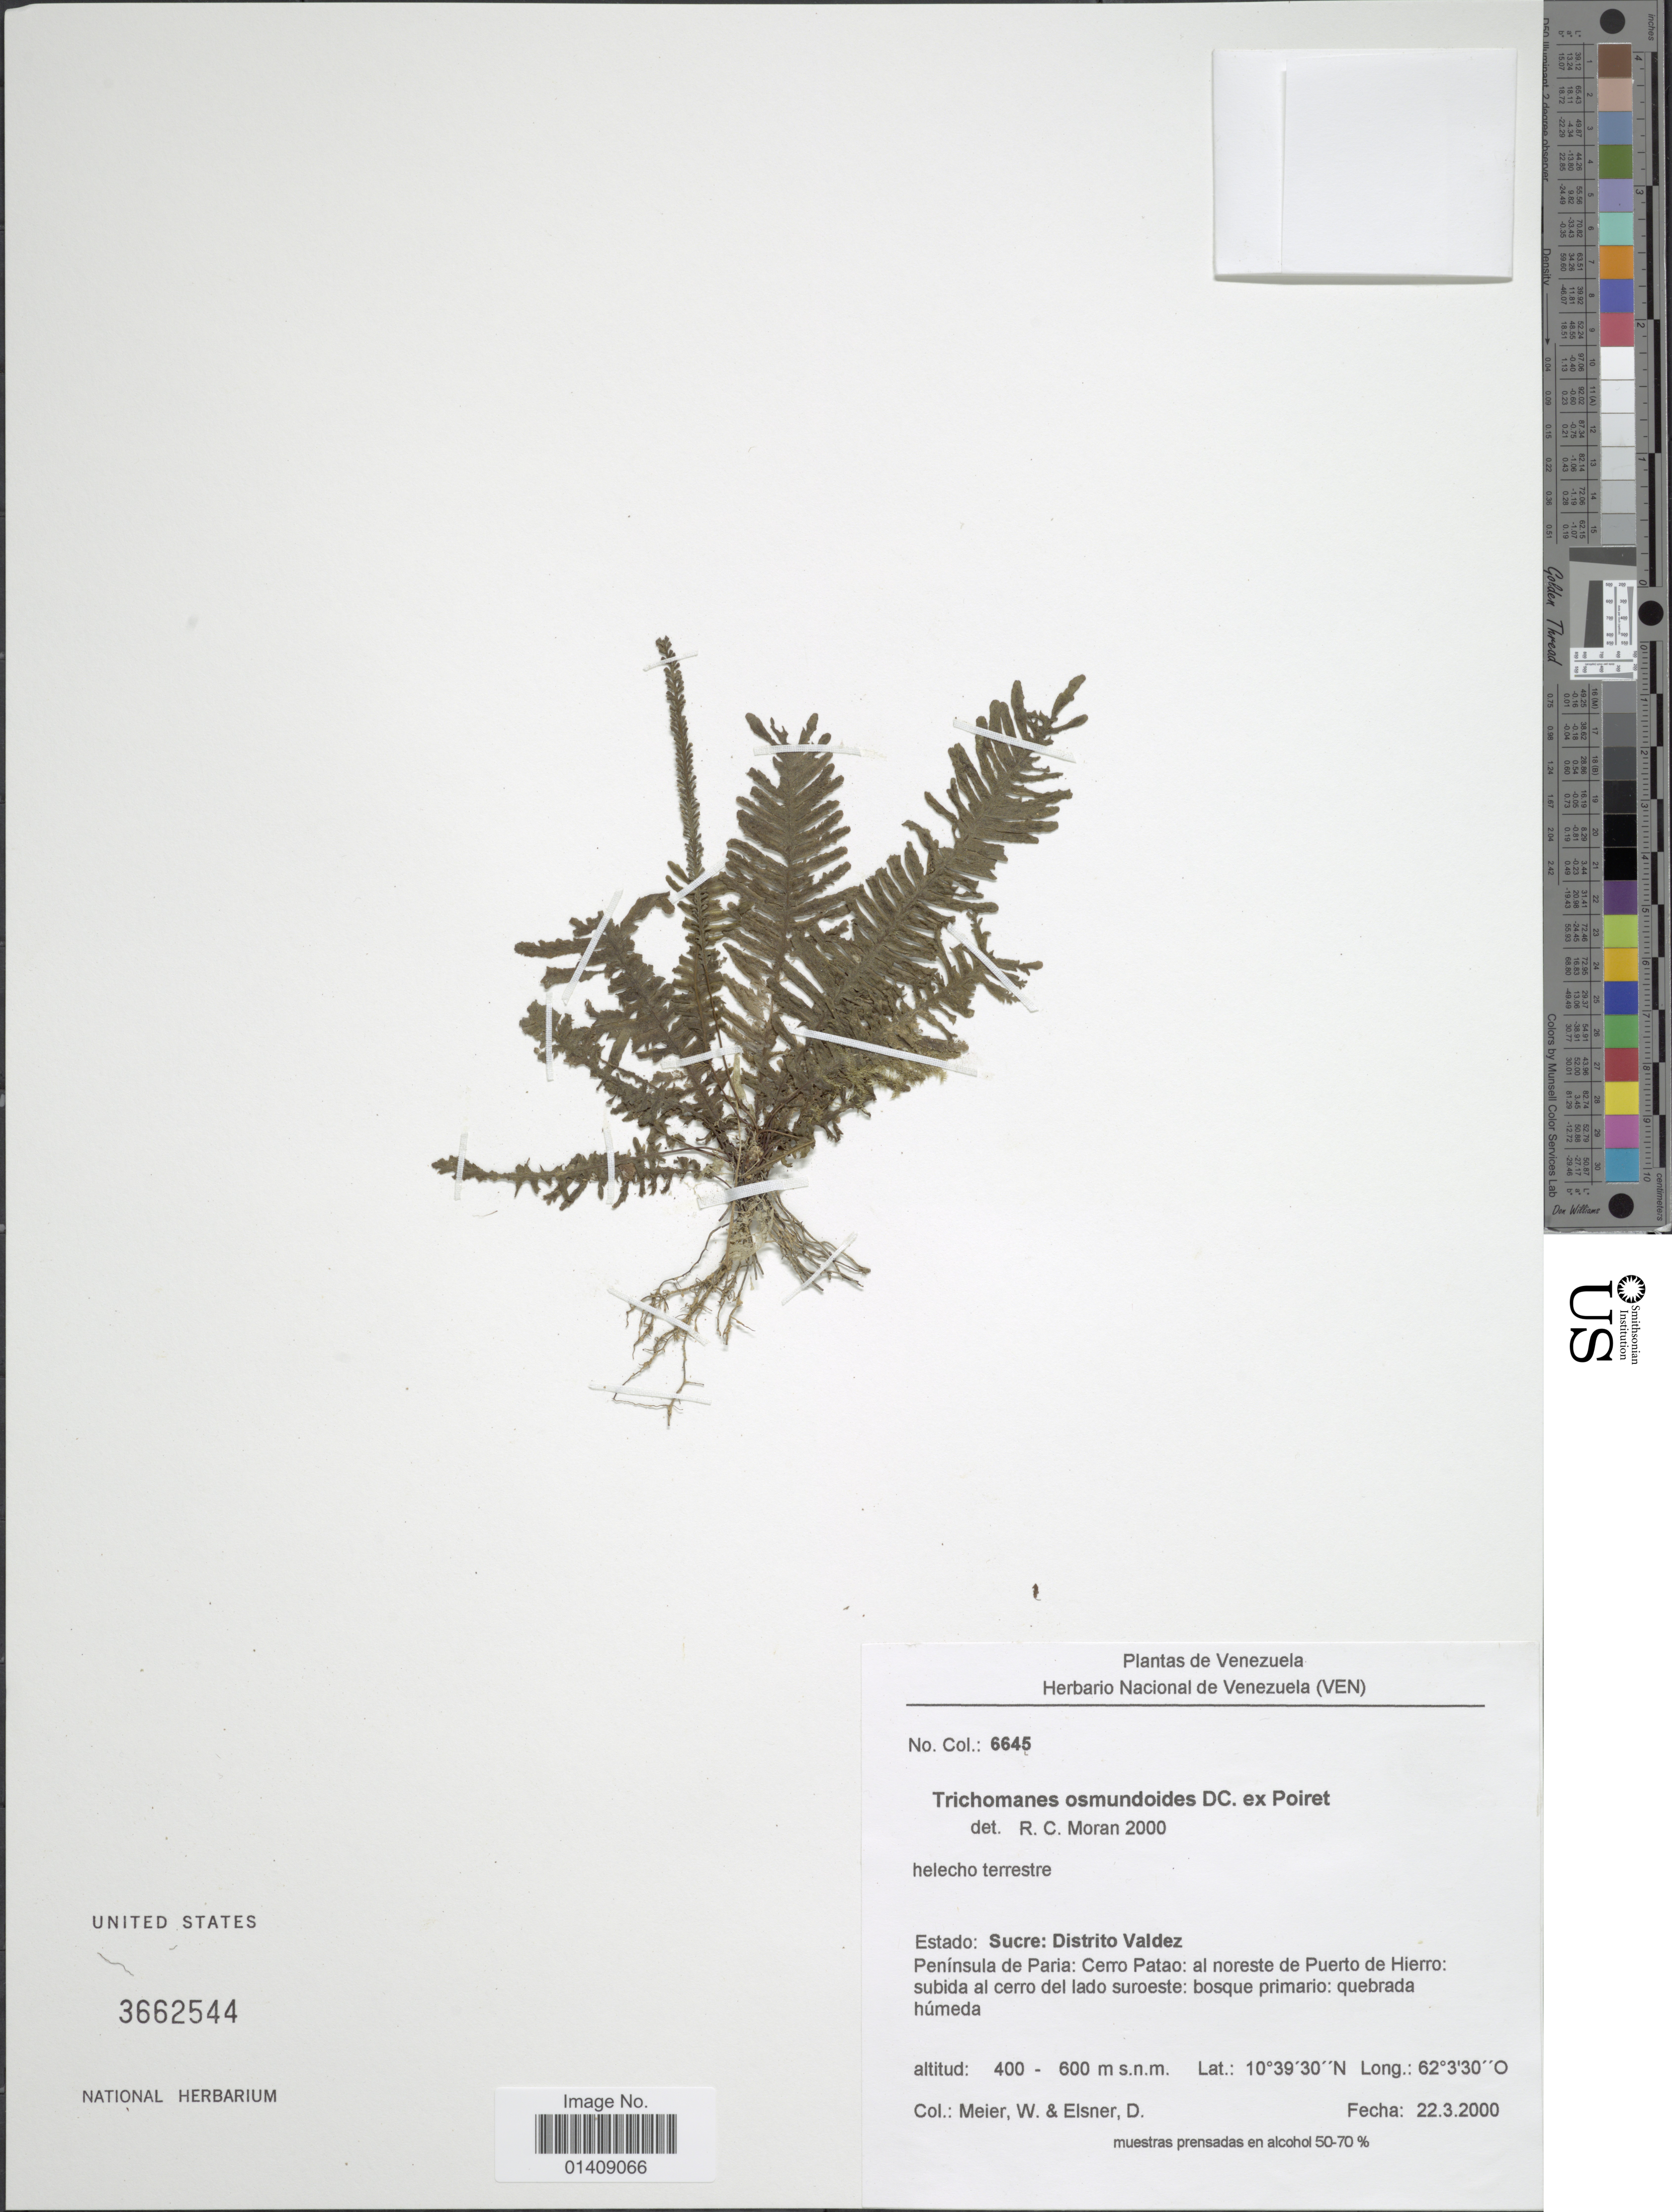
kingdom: Plantae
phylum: Tracheophyta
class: Polypodiopsida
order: Hymenophyllales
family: Hymenophyllaceae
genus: Trichomanes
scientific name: Trichomanes osmundoides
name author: DC. ex Poir.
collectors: W. Meier & D. Elsner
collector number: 6645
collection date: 2000-03-22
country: Venezuela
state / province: Sucre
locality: Distrito Valdez. Peninsula de Paria: Cerro Patao: al noreste de Puerto de Hierro: subida al cerro del lado suroeste: bosque promario: quebrada húmeda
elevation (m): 400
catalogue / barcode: US 3662544